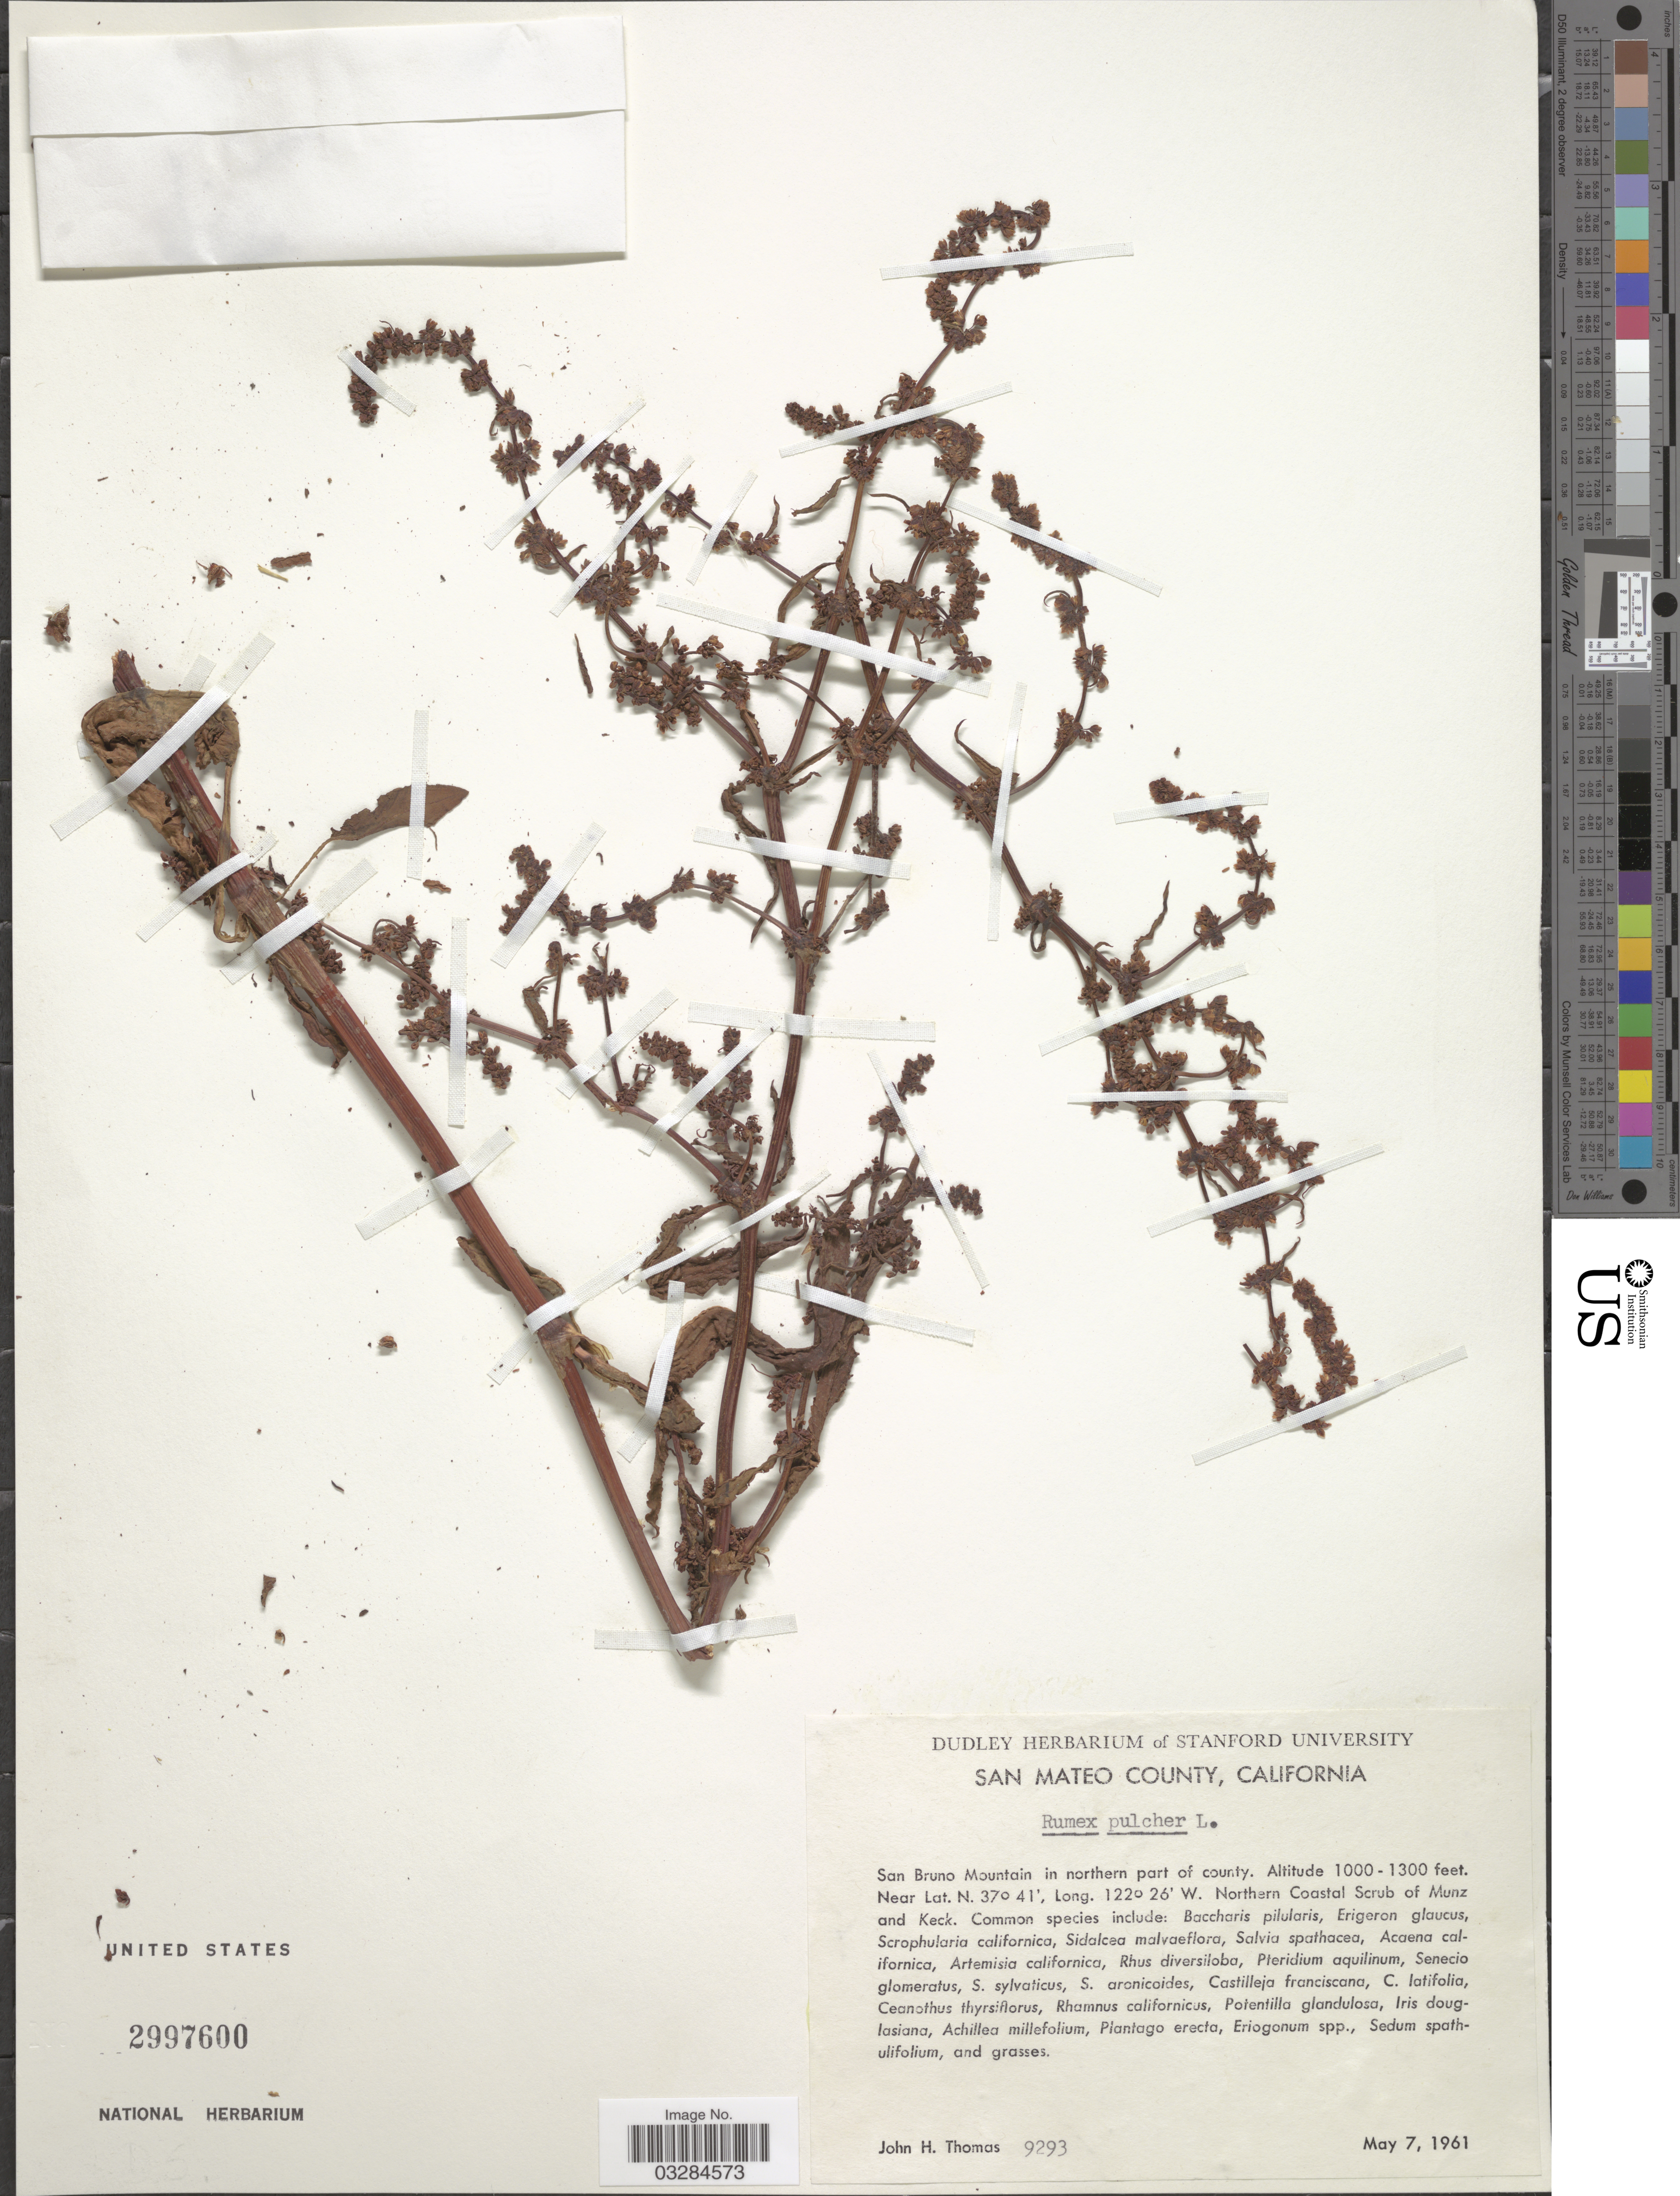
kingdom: Plantae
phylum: Tracheophyta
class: Magnoliopsida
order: Caryophyllales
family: Polygonaceae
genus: Rumex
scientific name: Rumex pulcher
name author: L.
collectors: J. H. Thomas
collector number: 9293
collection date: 1961-05-07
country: United States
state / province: California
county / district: San Mateo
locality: San Mateo County, San Bruno Mountain in northern part of county.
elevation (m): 305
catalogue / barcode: US 2997600